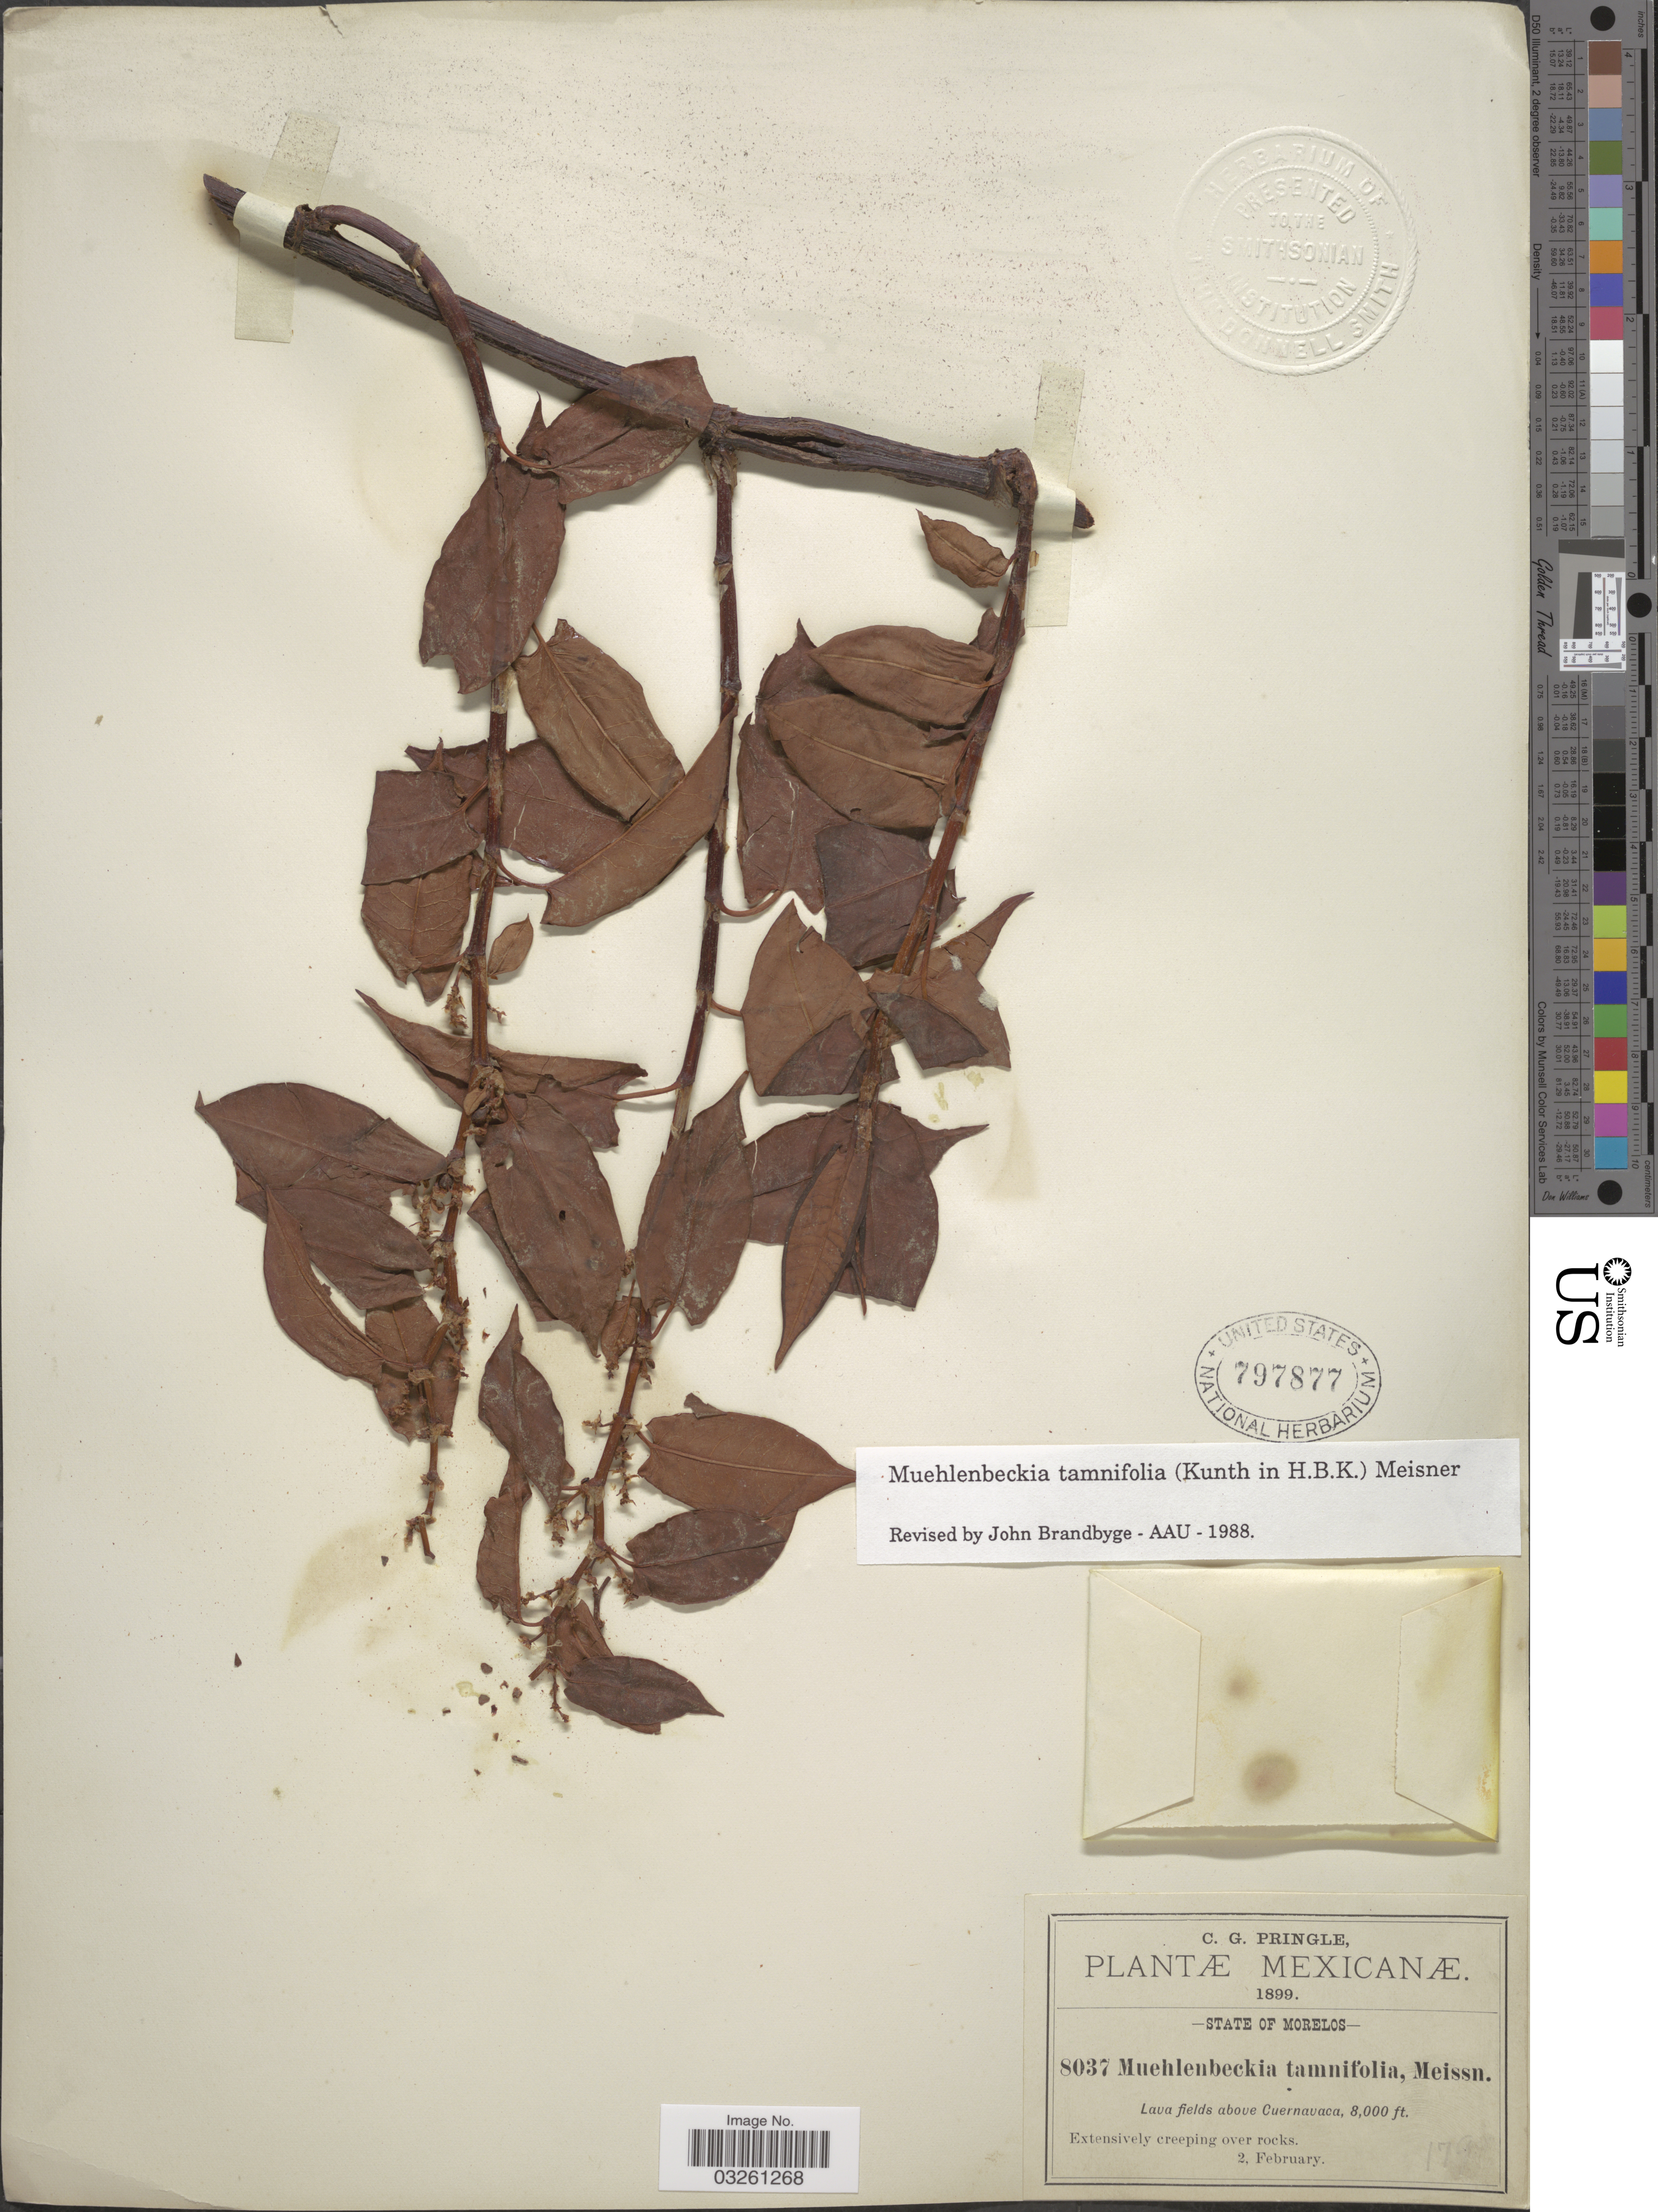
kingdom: Plantae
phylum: Tracheophyta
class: Magnoliopsida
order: Caryophyllales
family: Polygonaceae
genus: Muehlenbeckia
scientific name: Muehlenbeckia tamnifolia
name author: (Kunth) Meisn.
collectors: C. G. Pringle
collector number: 8037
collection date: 1899-02-02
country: Mexico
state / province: Morelos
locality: Lava fields above Cuernavaca.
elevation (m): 2438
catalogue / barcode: US 797877